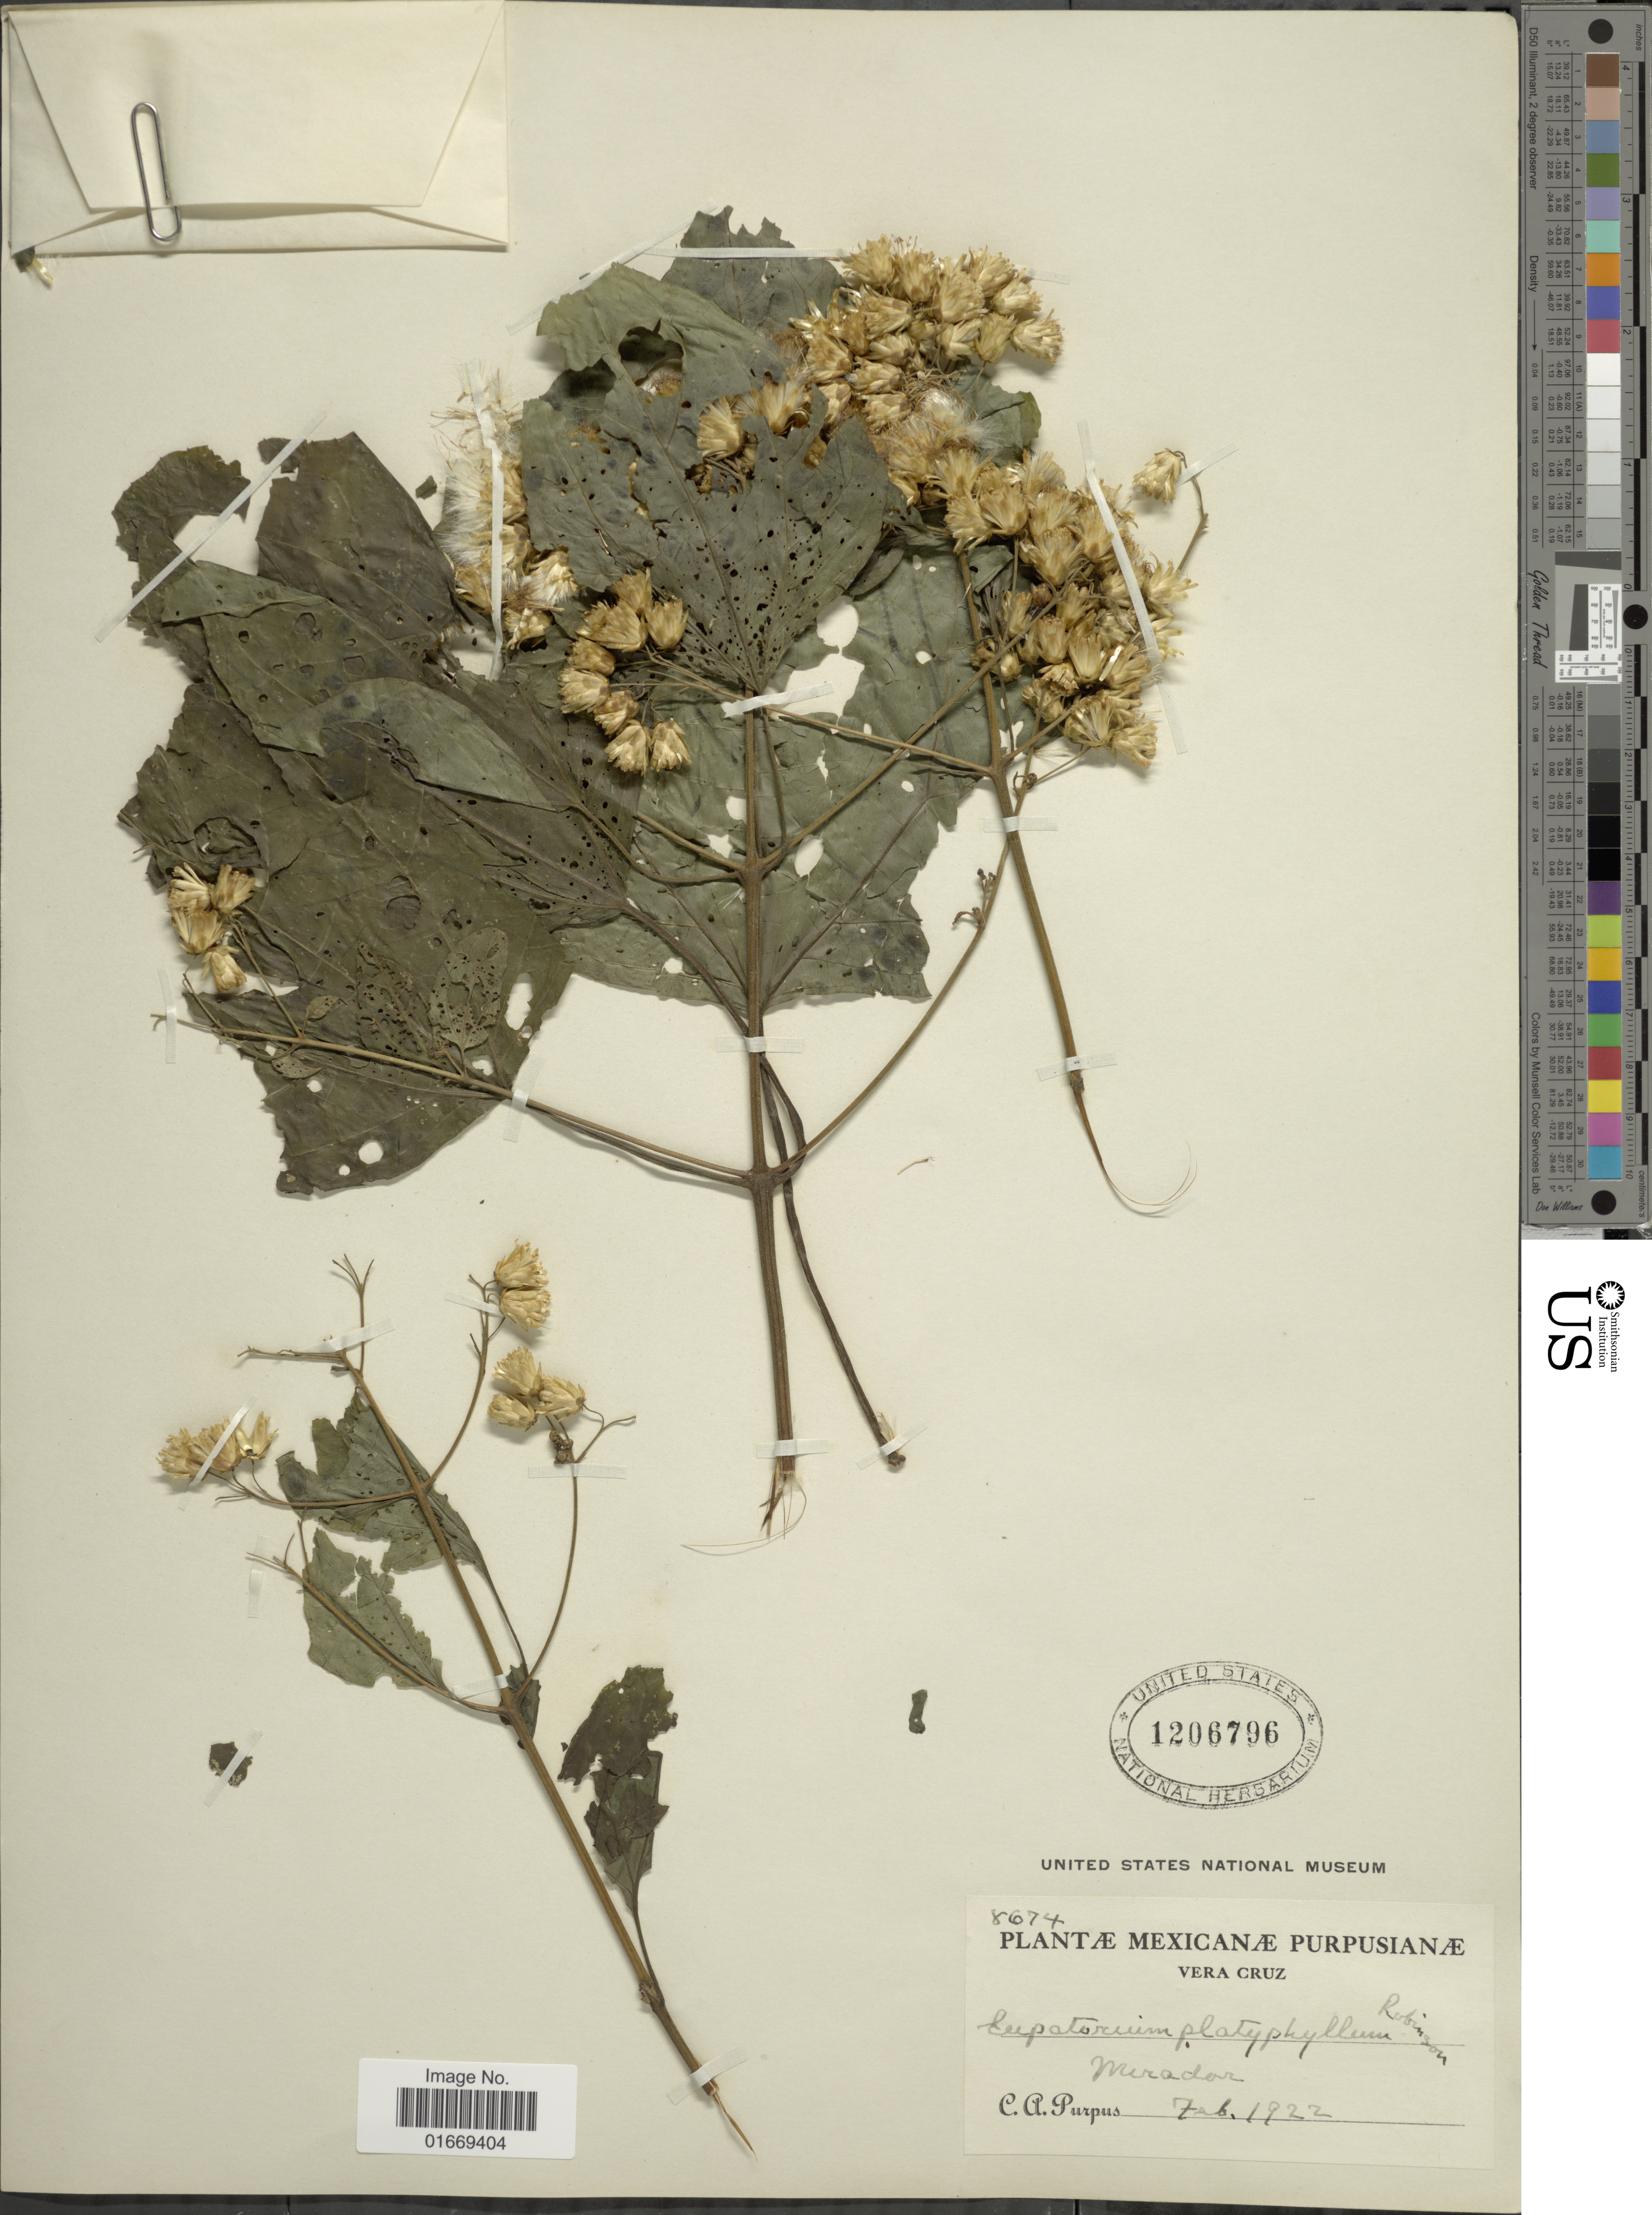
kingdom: Plantae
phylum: Tracheophyta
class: Magnoliopsida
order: Asterales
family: Asteraceae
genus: Bartlettina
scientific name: Bartlettina platyphylla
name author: (B.L. Rob.) R.M. King & H. Rob.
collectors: C. A. Purpus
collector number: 8674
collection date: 1922-02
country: Mexico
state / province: Veracruz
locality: Vera Cruz, Mirador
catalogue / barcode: US 1206796